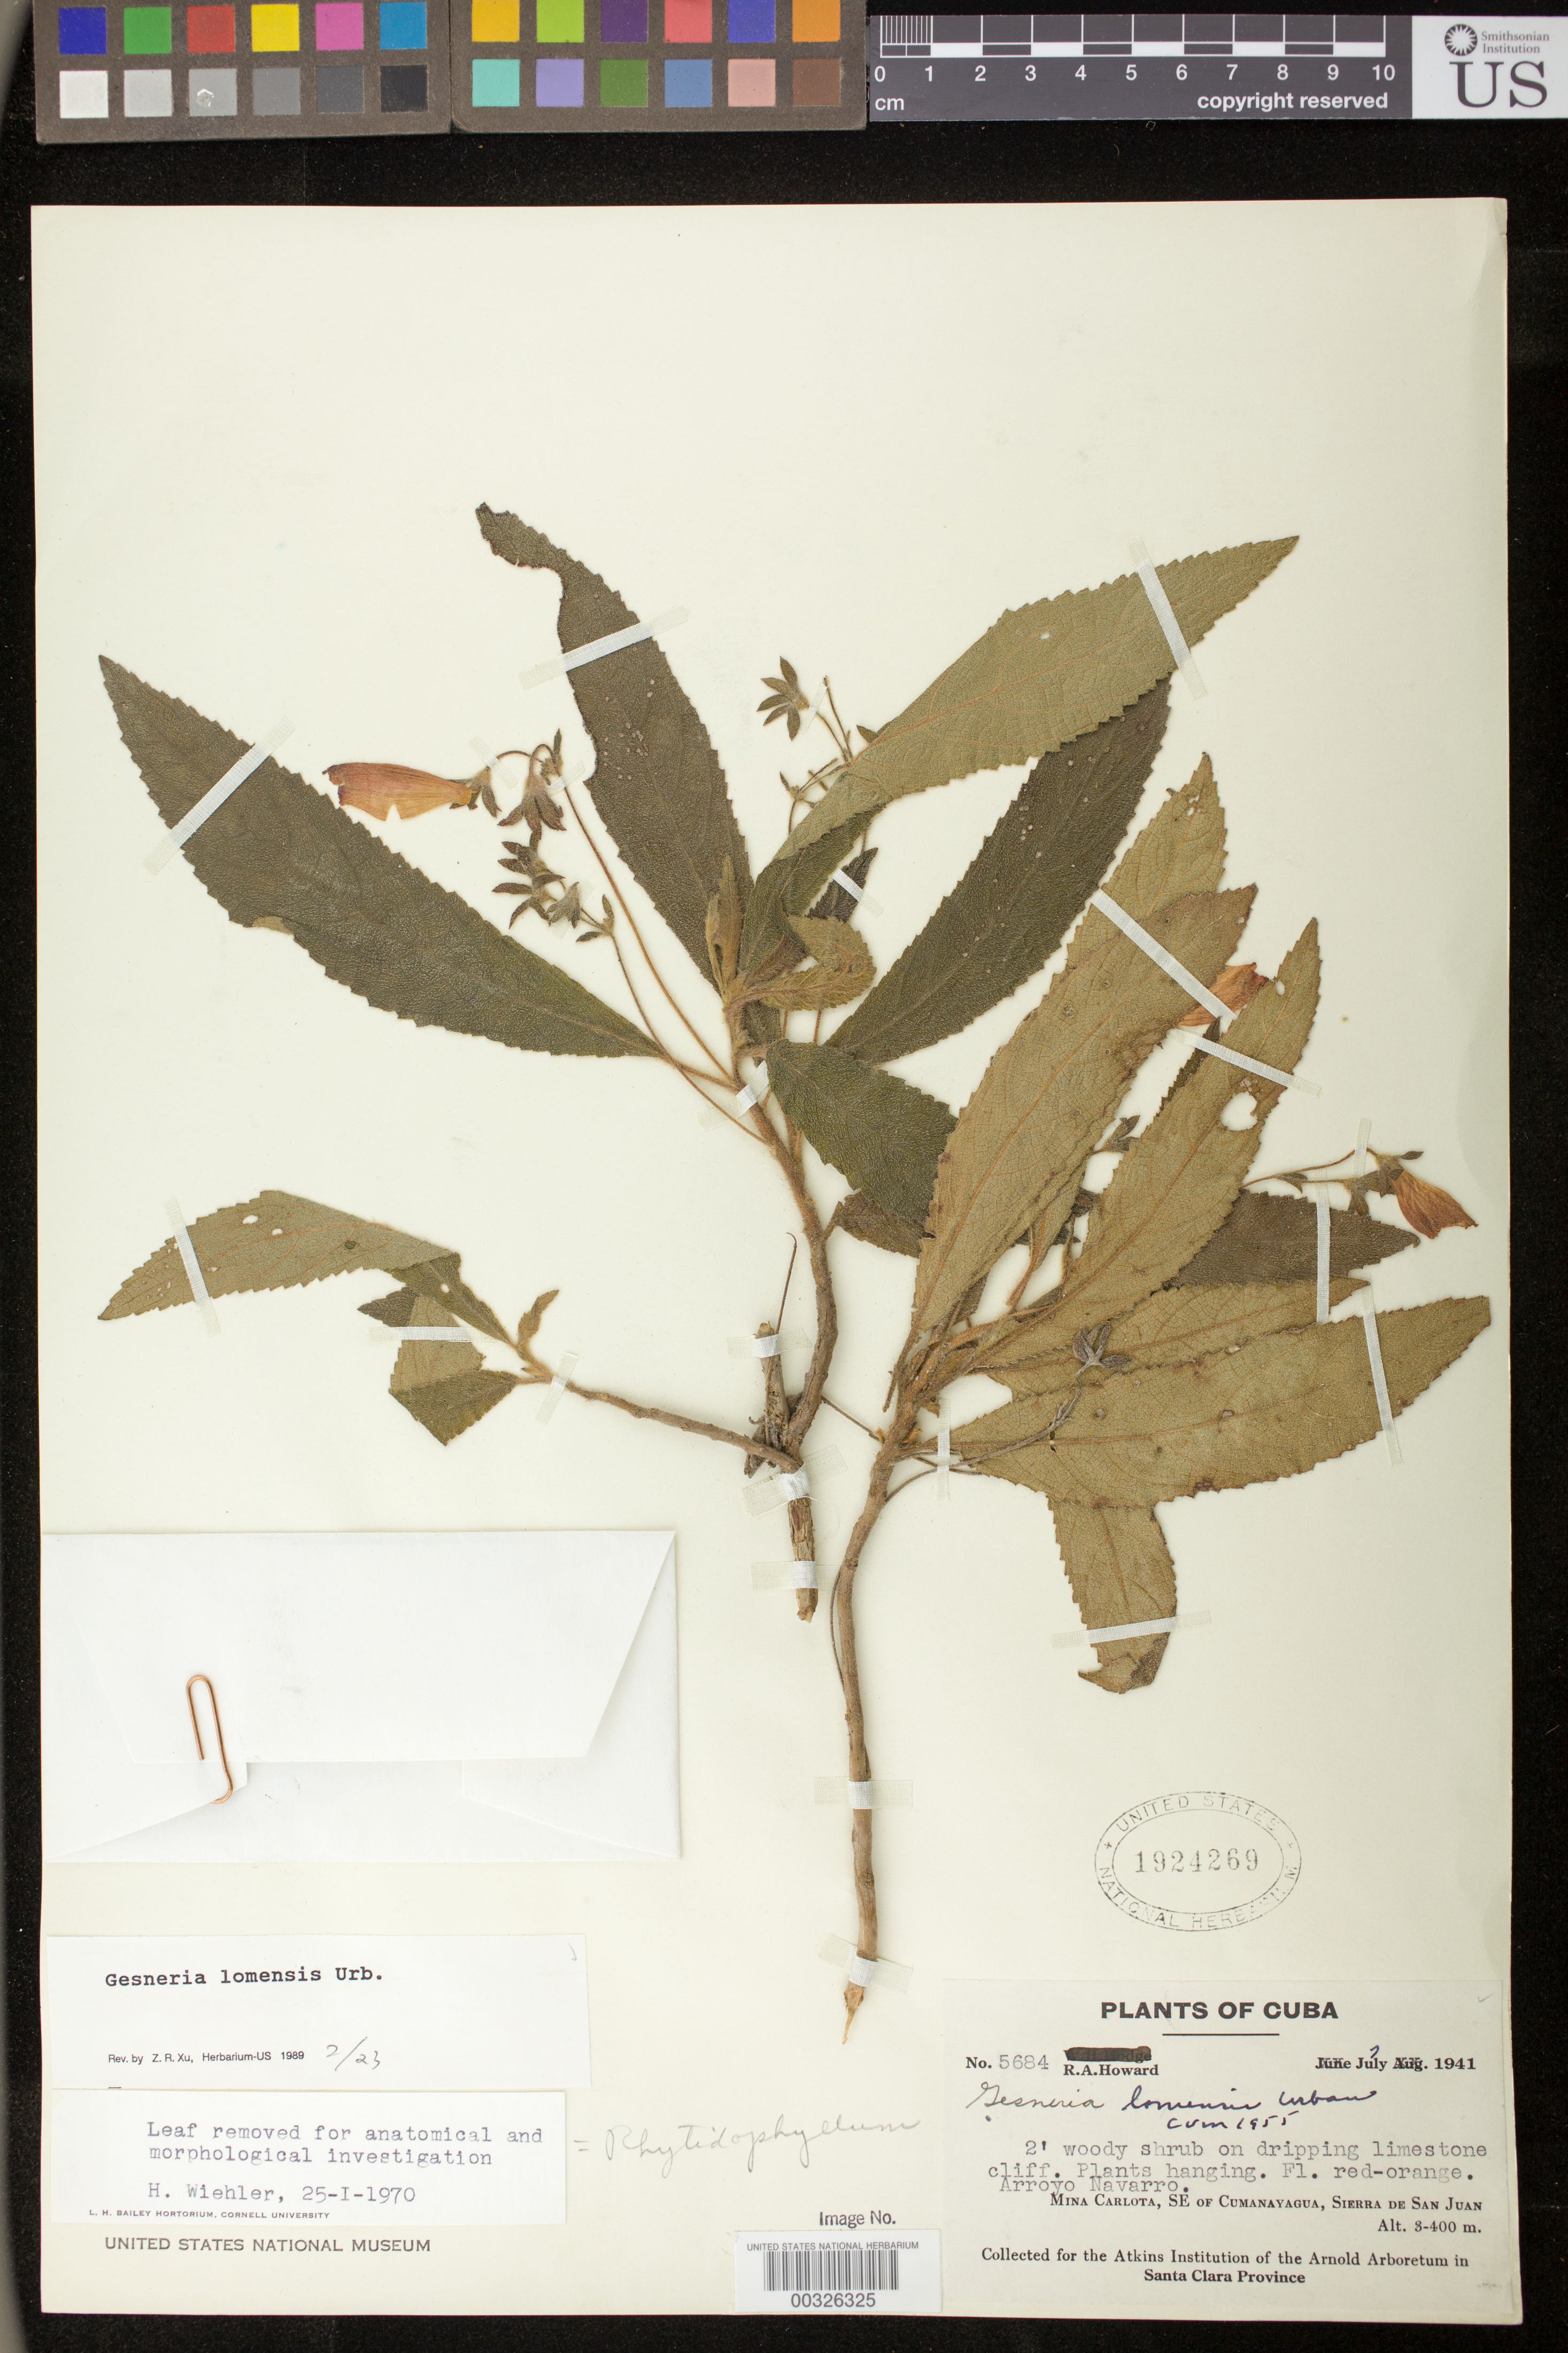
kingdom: Plantae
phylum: Tracheophyta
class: Magnoliopsida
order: Lamiales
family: Gesneriaceae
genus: Gesneria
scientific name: Gesneria lomensis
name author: Urb.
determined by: Skog, Laurence E.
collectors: R. A. Howard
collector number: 5684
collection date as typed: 07 Jul 1941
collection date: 1941-07-07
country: Cuba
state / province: Las Villas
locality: Mina Carlota, SE of Cumanayagua, Sierra de San Juan; Arroyo Navarro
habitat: On dripping limestone cliff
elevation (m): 300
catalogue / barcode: US 1924269